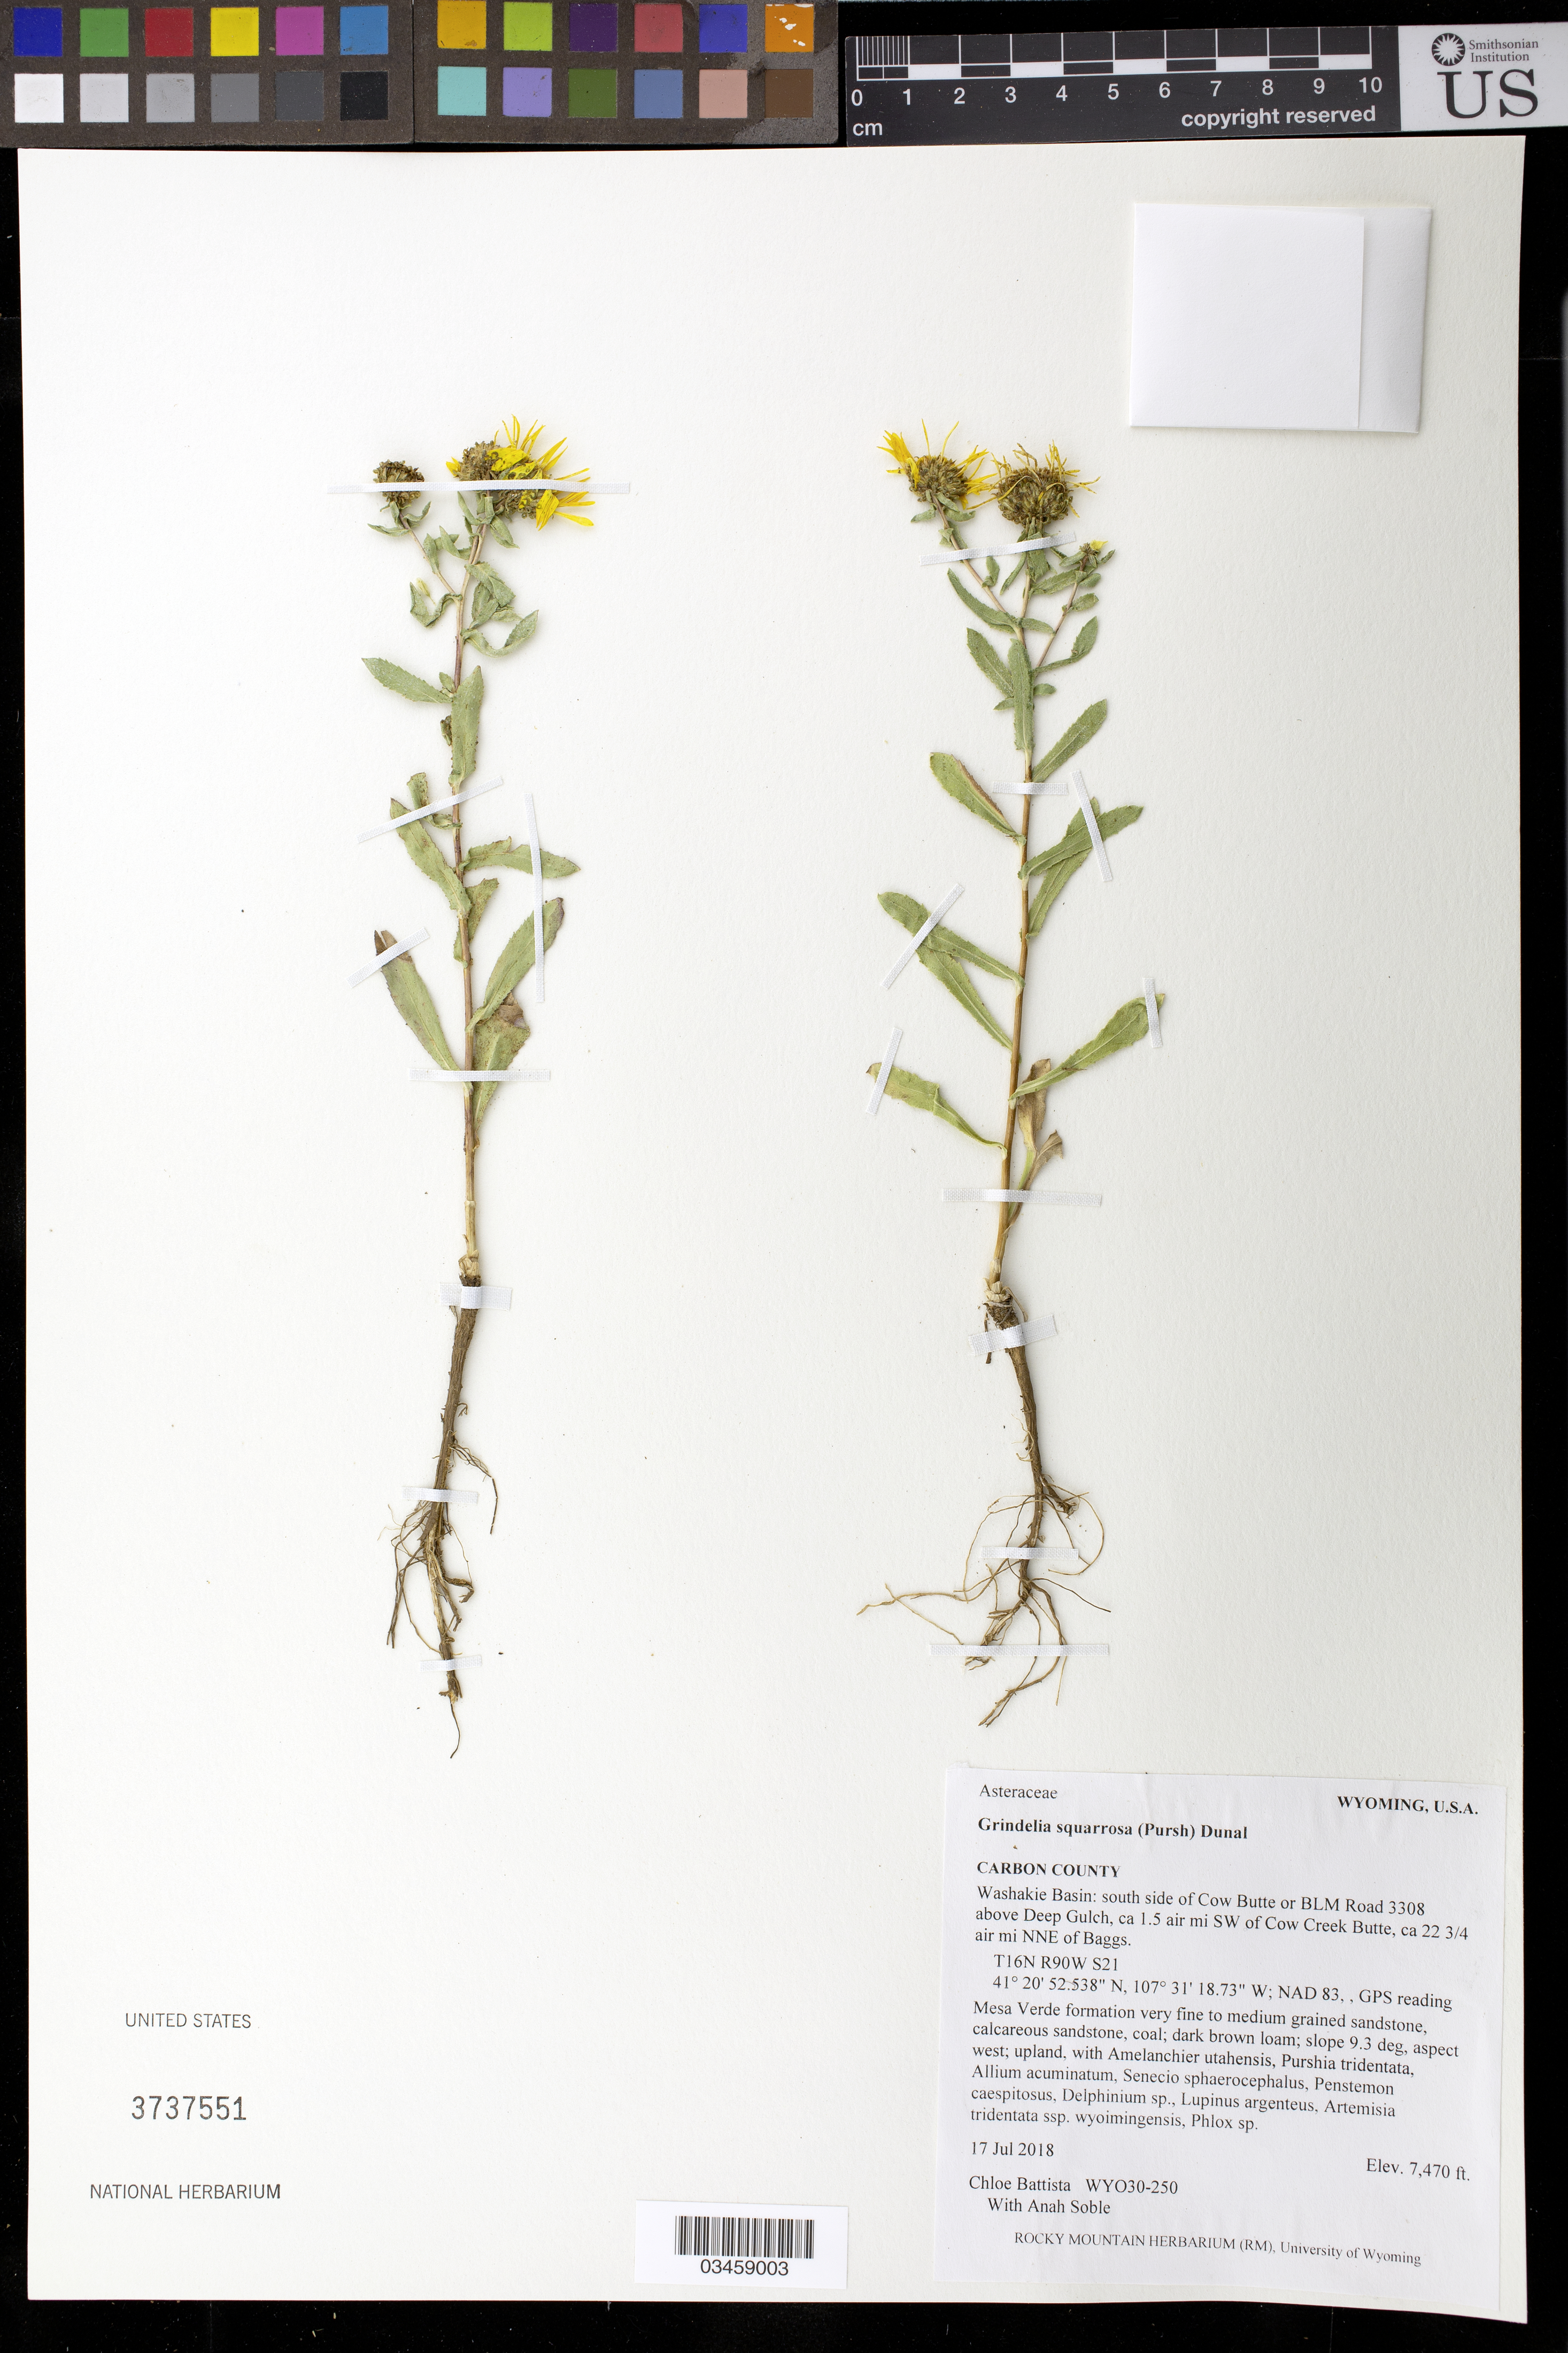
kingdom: Plantae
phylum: Tracheophyta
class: Magnoliopsida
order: Asterales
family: Asteraceae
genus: Grindelia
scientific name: Grindelia squarrosa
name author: (Pursh) Dunal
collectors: C. Battista & A. Soble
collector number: WY030-250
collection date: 2018-07-17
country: United States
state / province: Wyoming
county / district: Carbon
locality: Washakie Basin, S side of Cow Butte or BLM Road 3308 above Deep Gulch, 1.5 air mi. SW of Cow Creek Butte, 22 3/4 air mi. NNE of Baggs. T16N R90W S21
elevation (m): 2277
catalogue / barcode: US 3737551